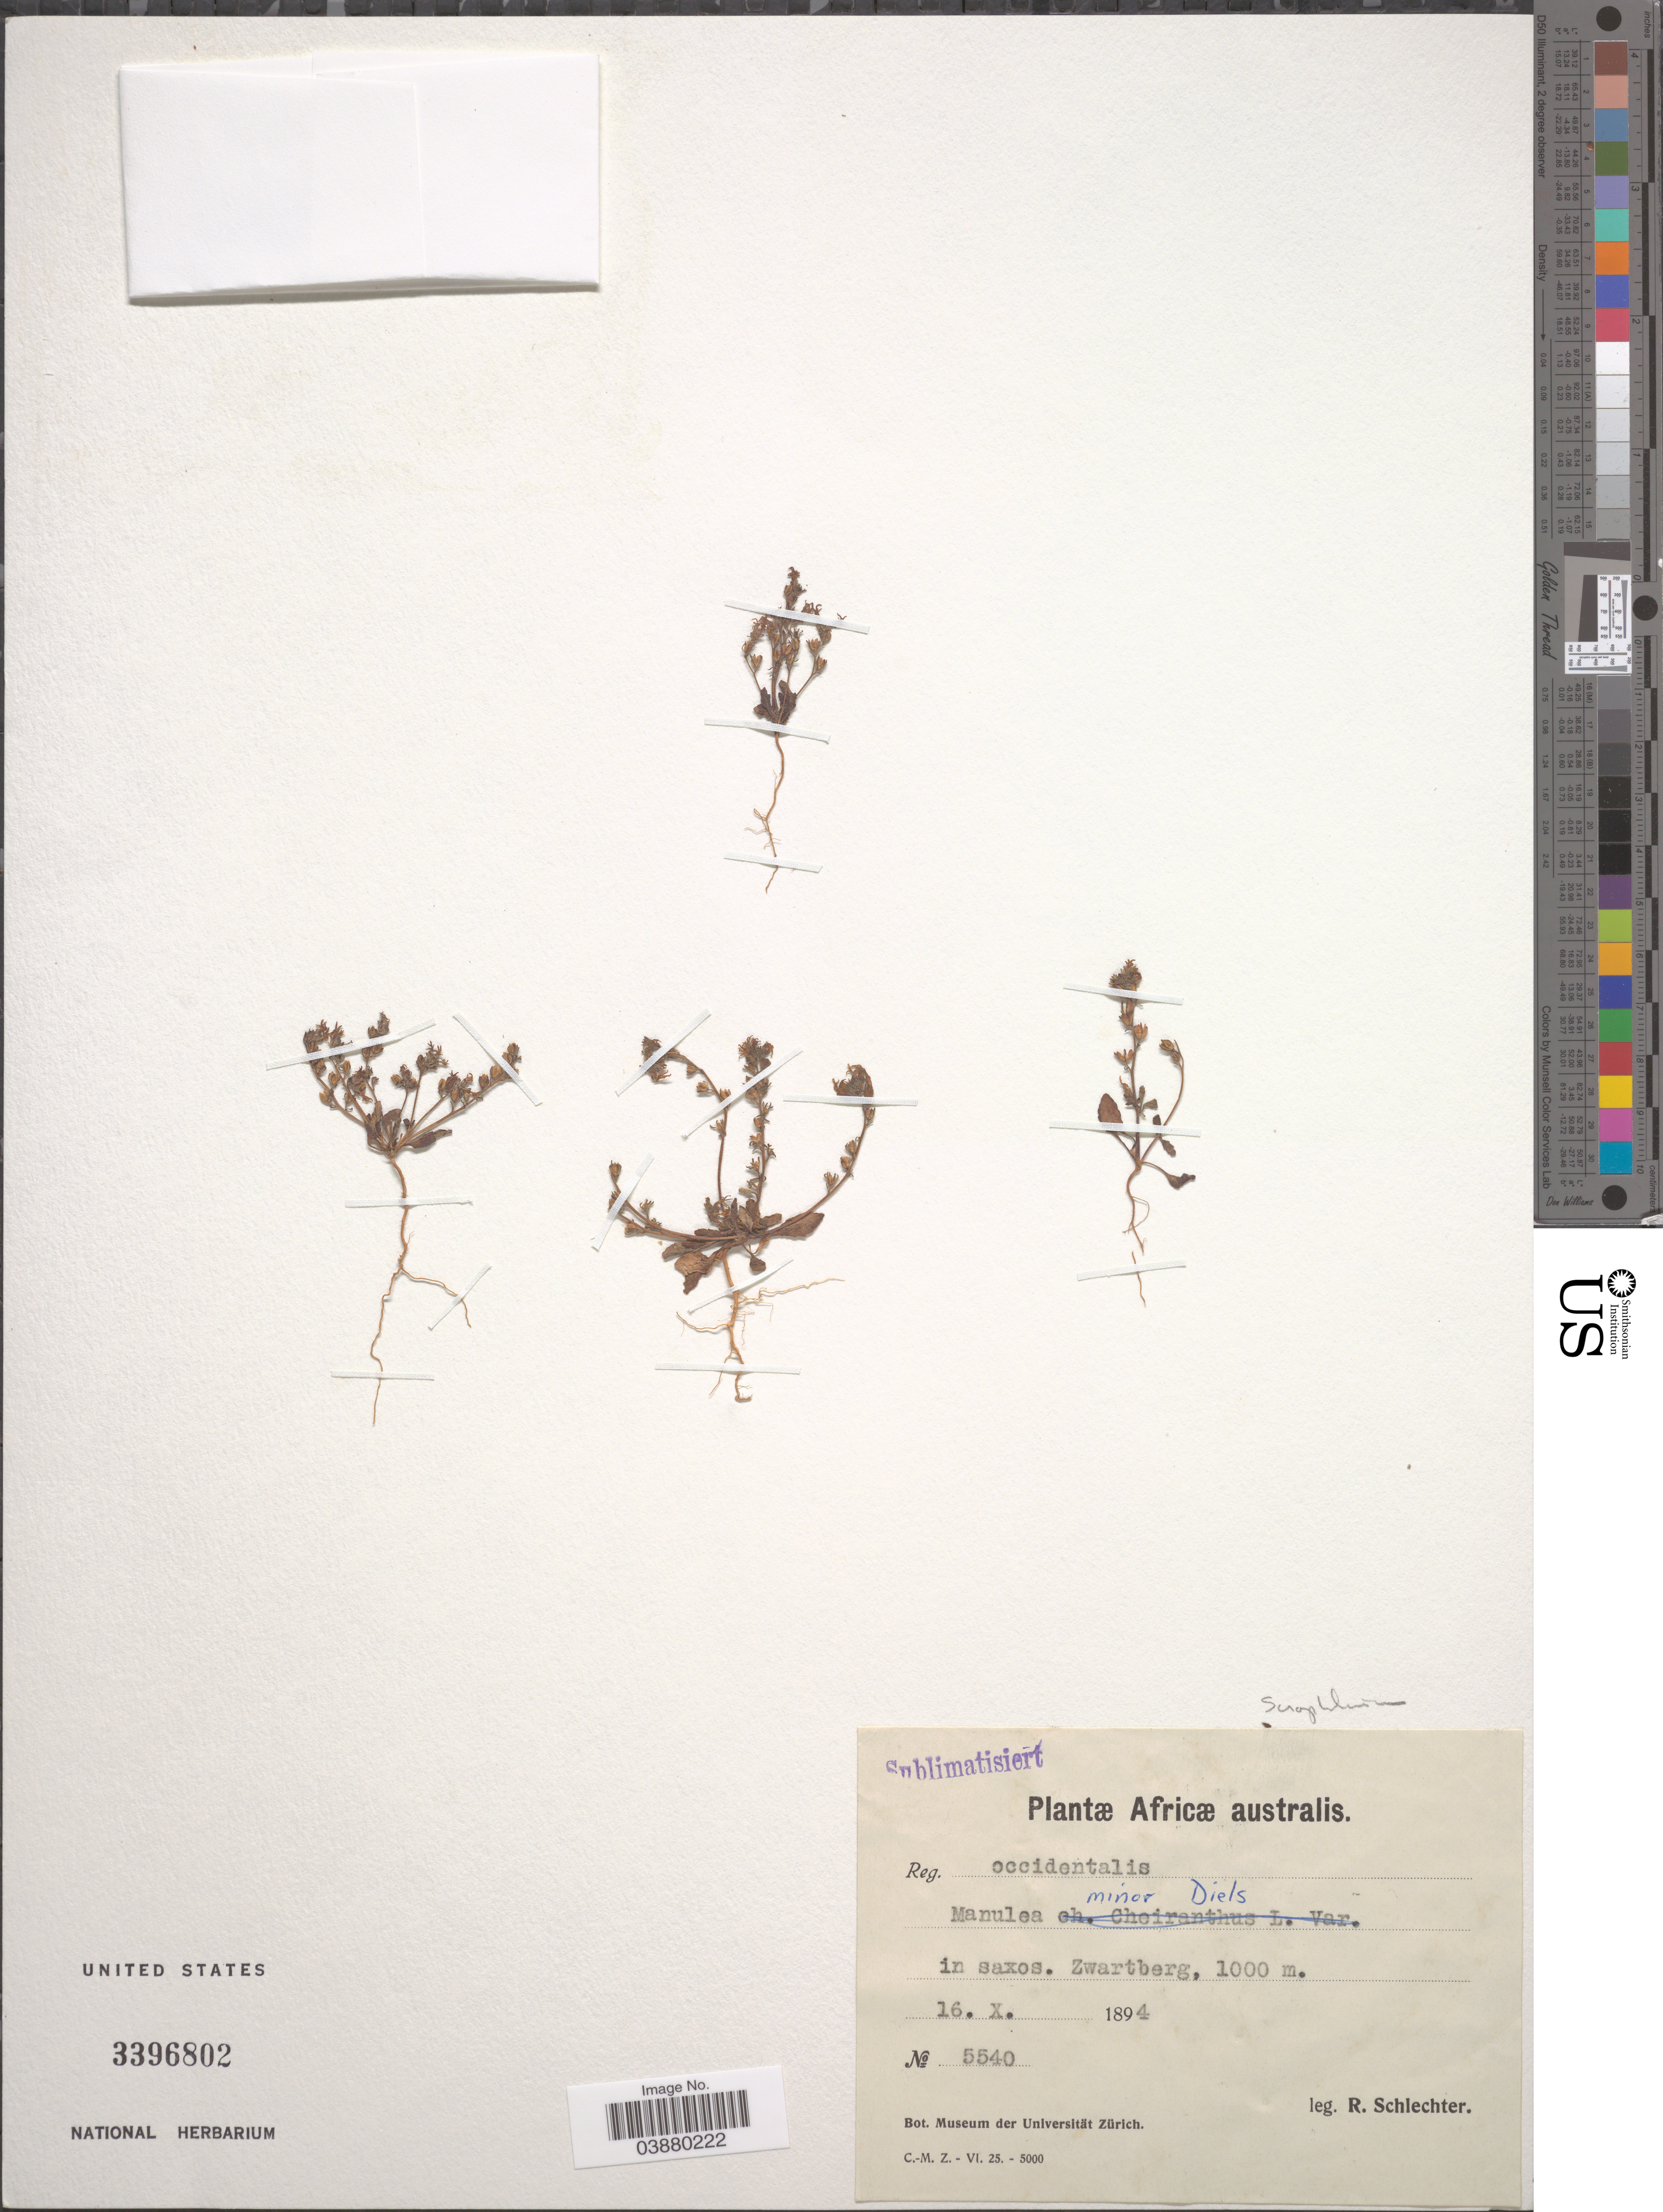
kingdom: Plantae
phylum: Tracheophyta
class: Magnoliopsida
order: Lamiales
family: Scrophulariaceae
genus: Manulea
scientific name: Manulea minor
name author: Diels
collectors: F. R. R. Schlechter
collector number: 5540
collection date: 1894-10-16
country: South Africa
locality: Africæ australis. Reg. occidentalis. In saxos. Zwartberg.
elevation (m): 1000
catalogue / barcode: US 3396802